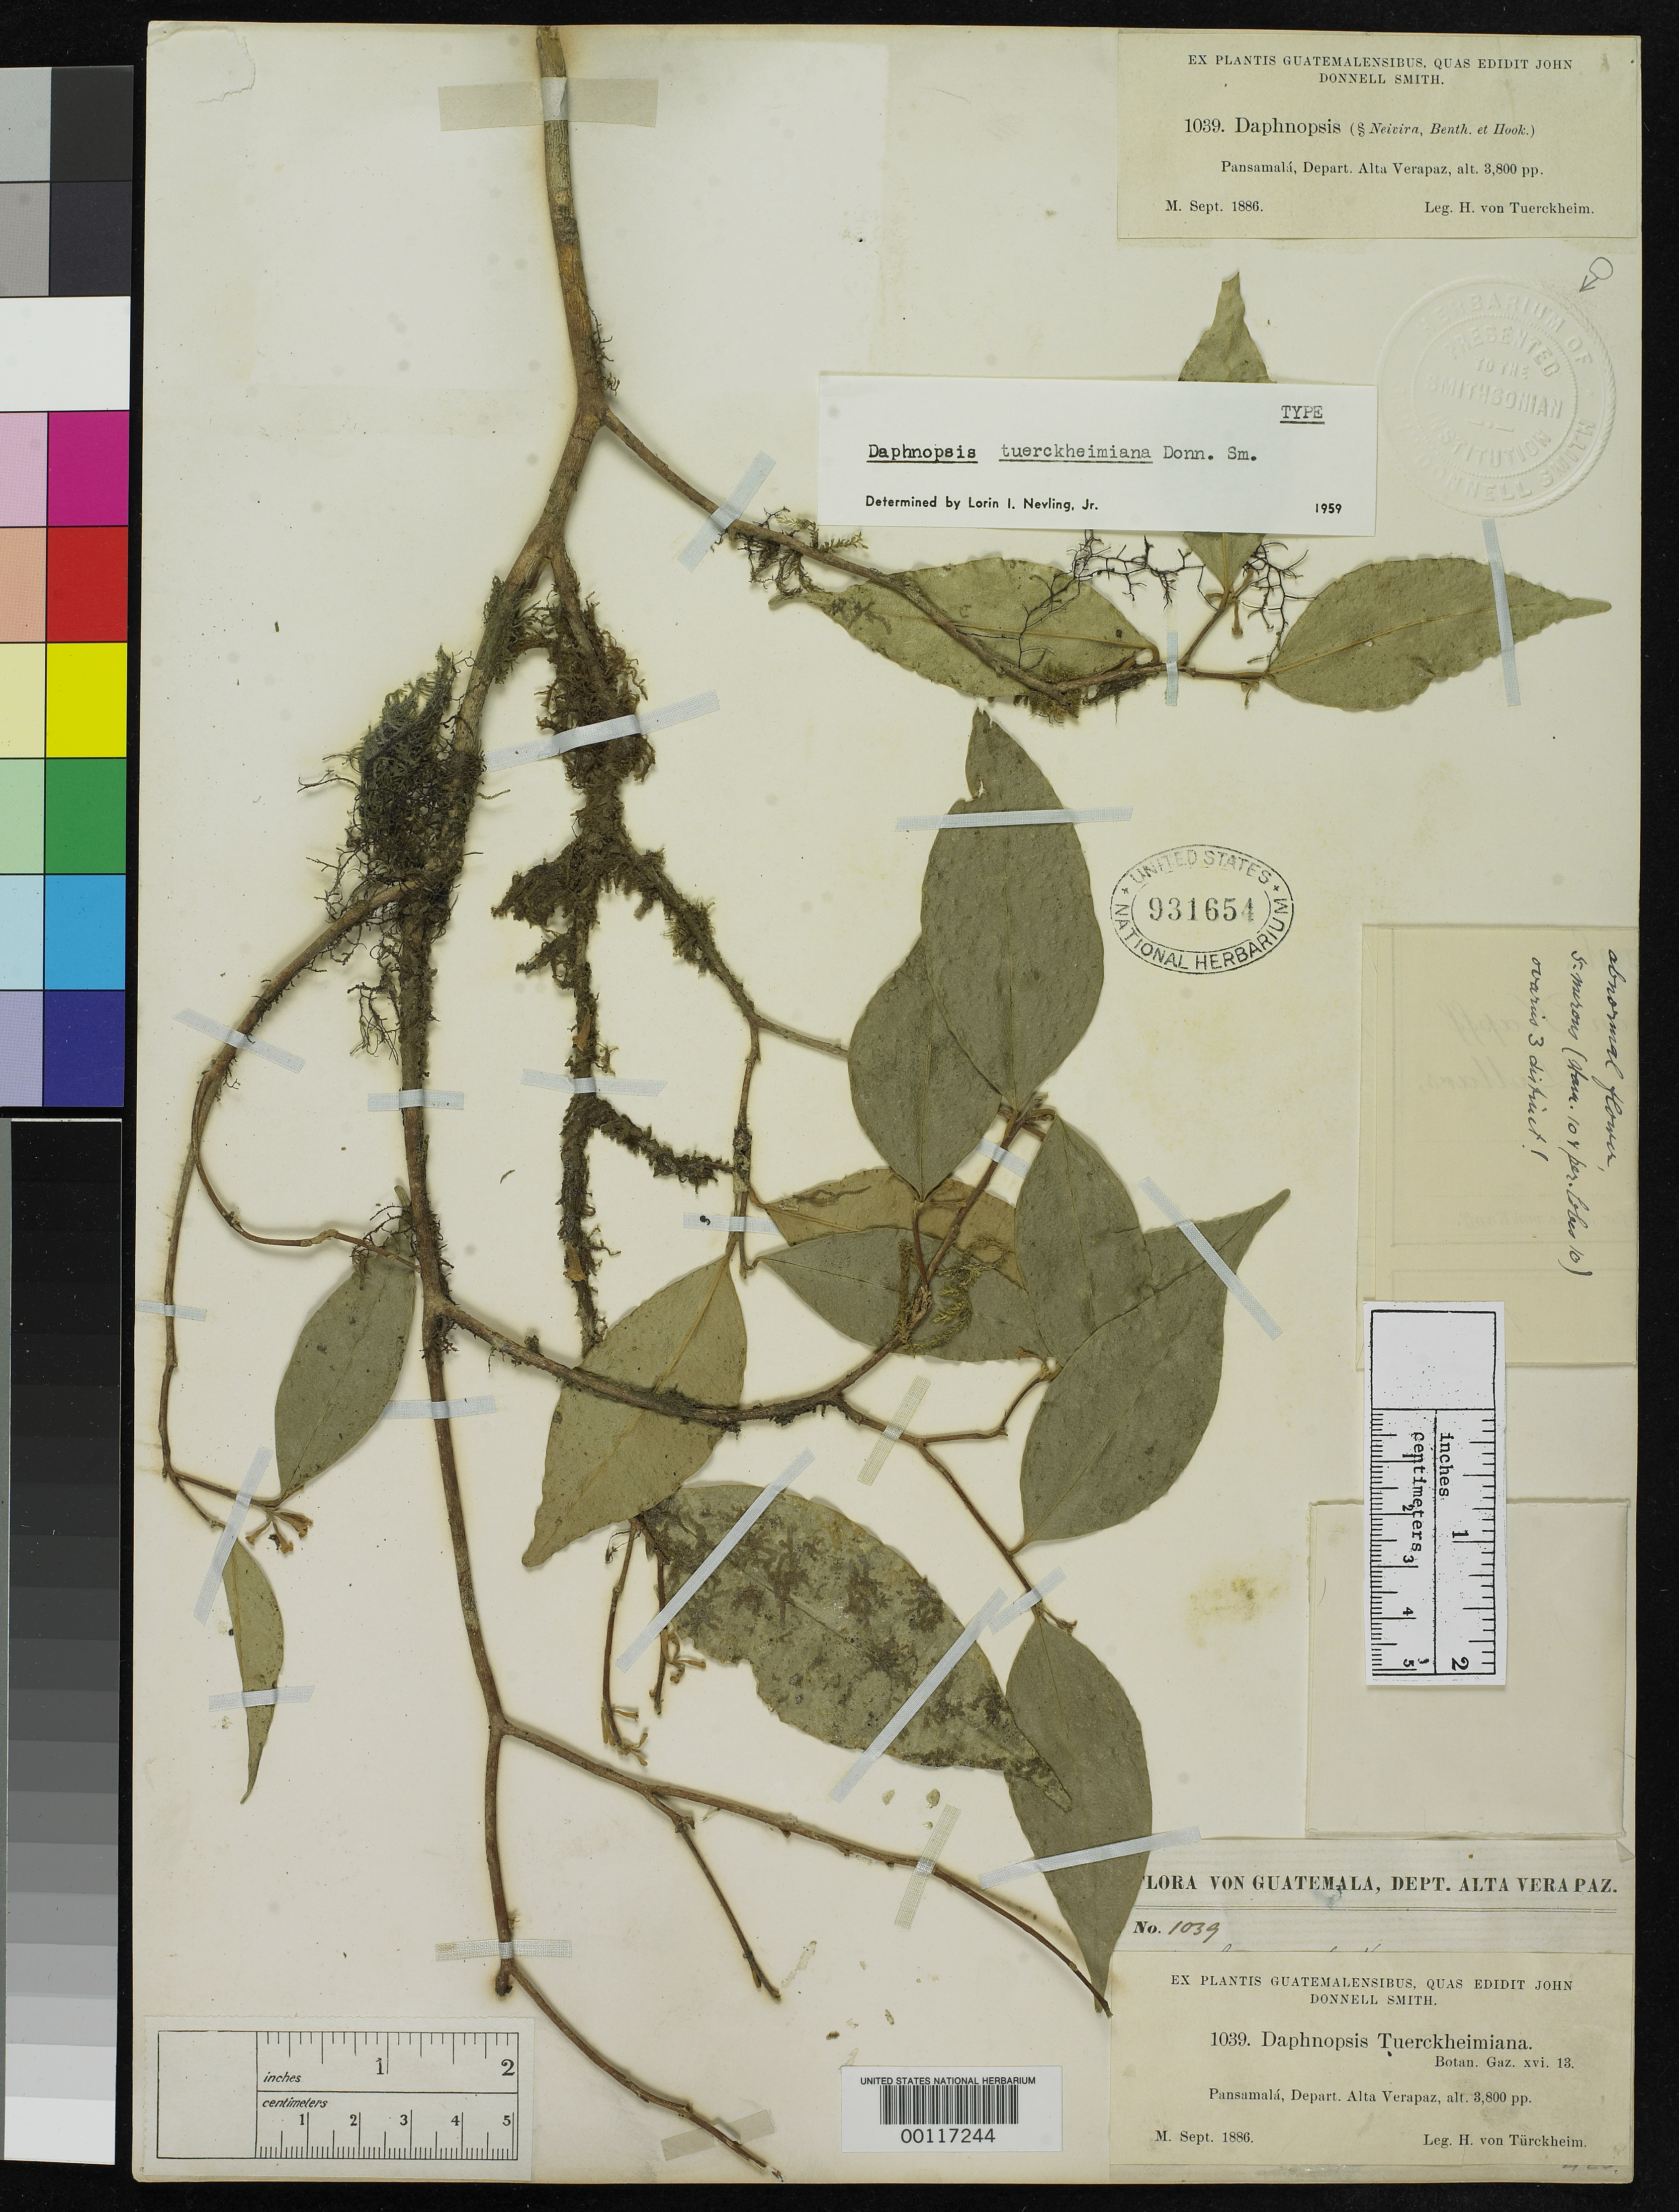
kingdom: Plantae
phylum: Tracheophyta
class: Magnoliopsida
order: Malvales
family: Thymelaeaceae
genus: Daphnopsis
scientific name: Daphnopsis tuerckheimiana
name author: Donn. Sm.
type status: Holotype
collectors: H. von Türckheim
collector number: J.D.S. 1039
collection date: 1886-09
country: Guatemala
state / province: Alta Verapaz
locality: Pansamalá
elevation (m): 1158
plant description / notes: This sheet ex John Donnell Smith herbarium. See Nevling 1959 (Ann. Missouri Bot. Gard. 46: 326) for discussion of type.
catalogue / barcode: US 931654